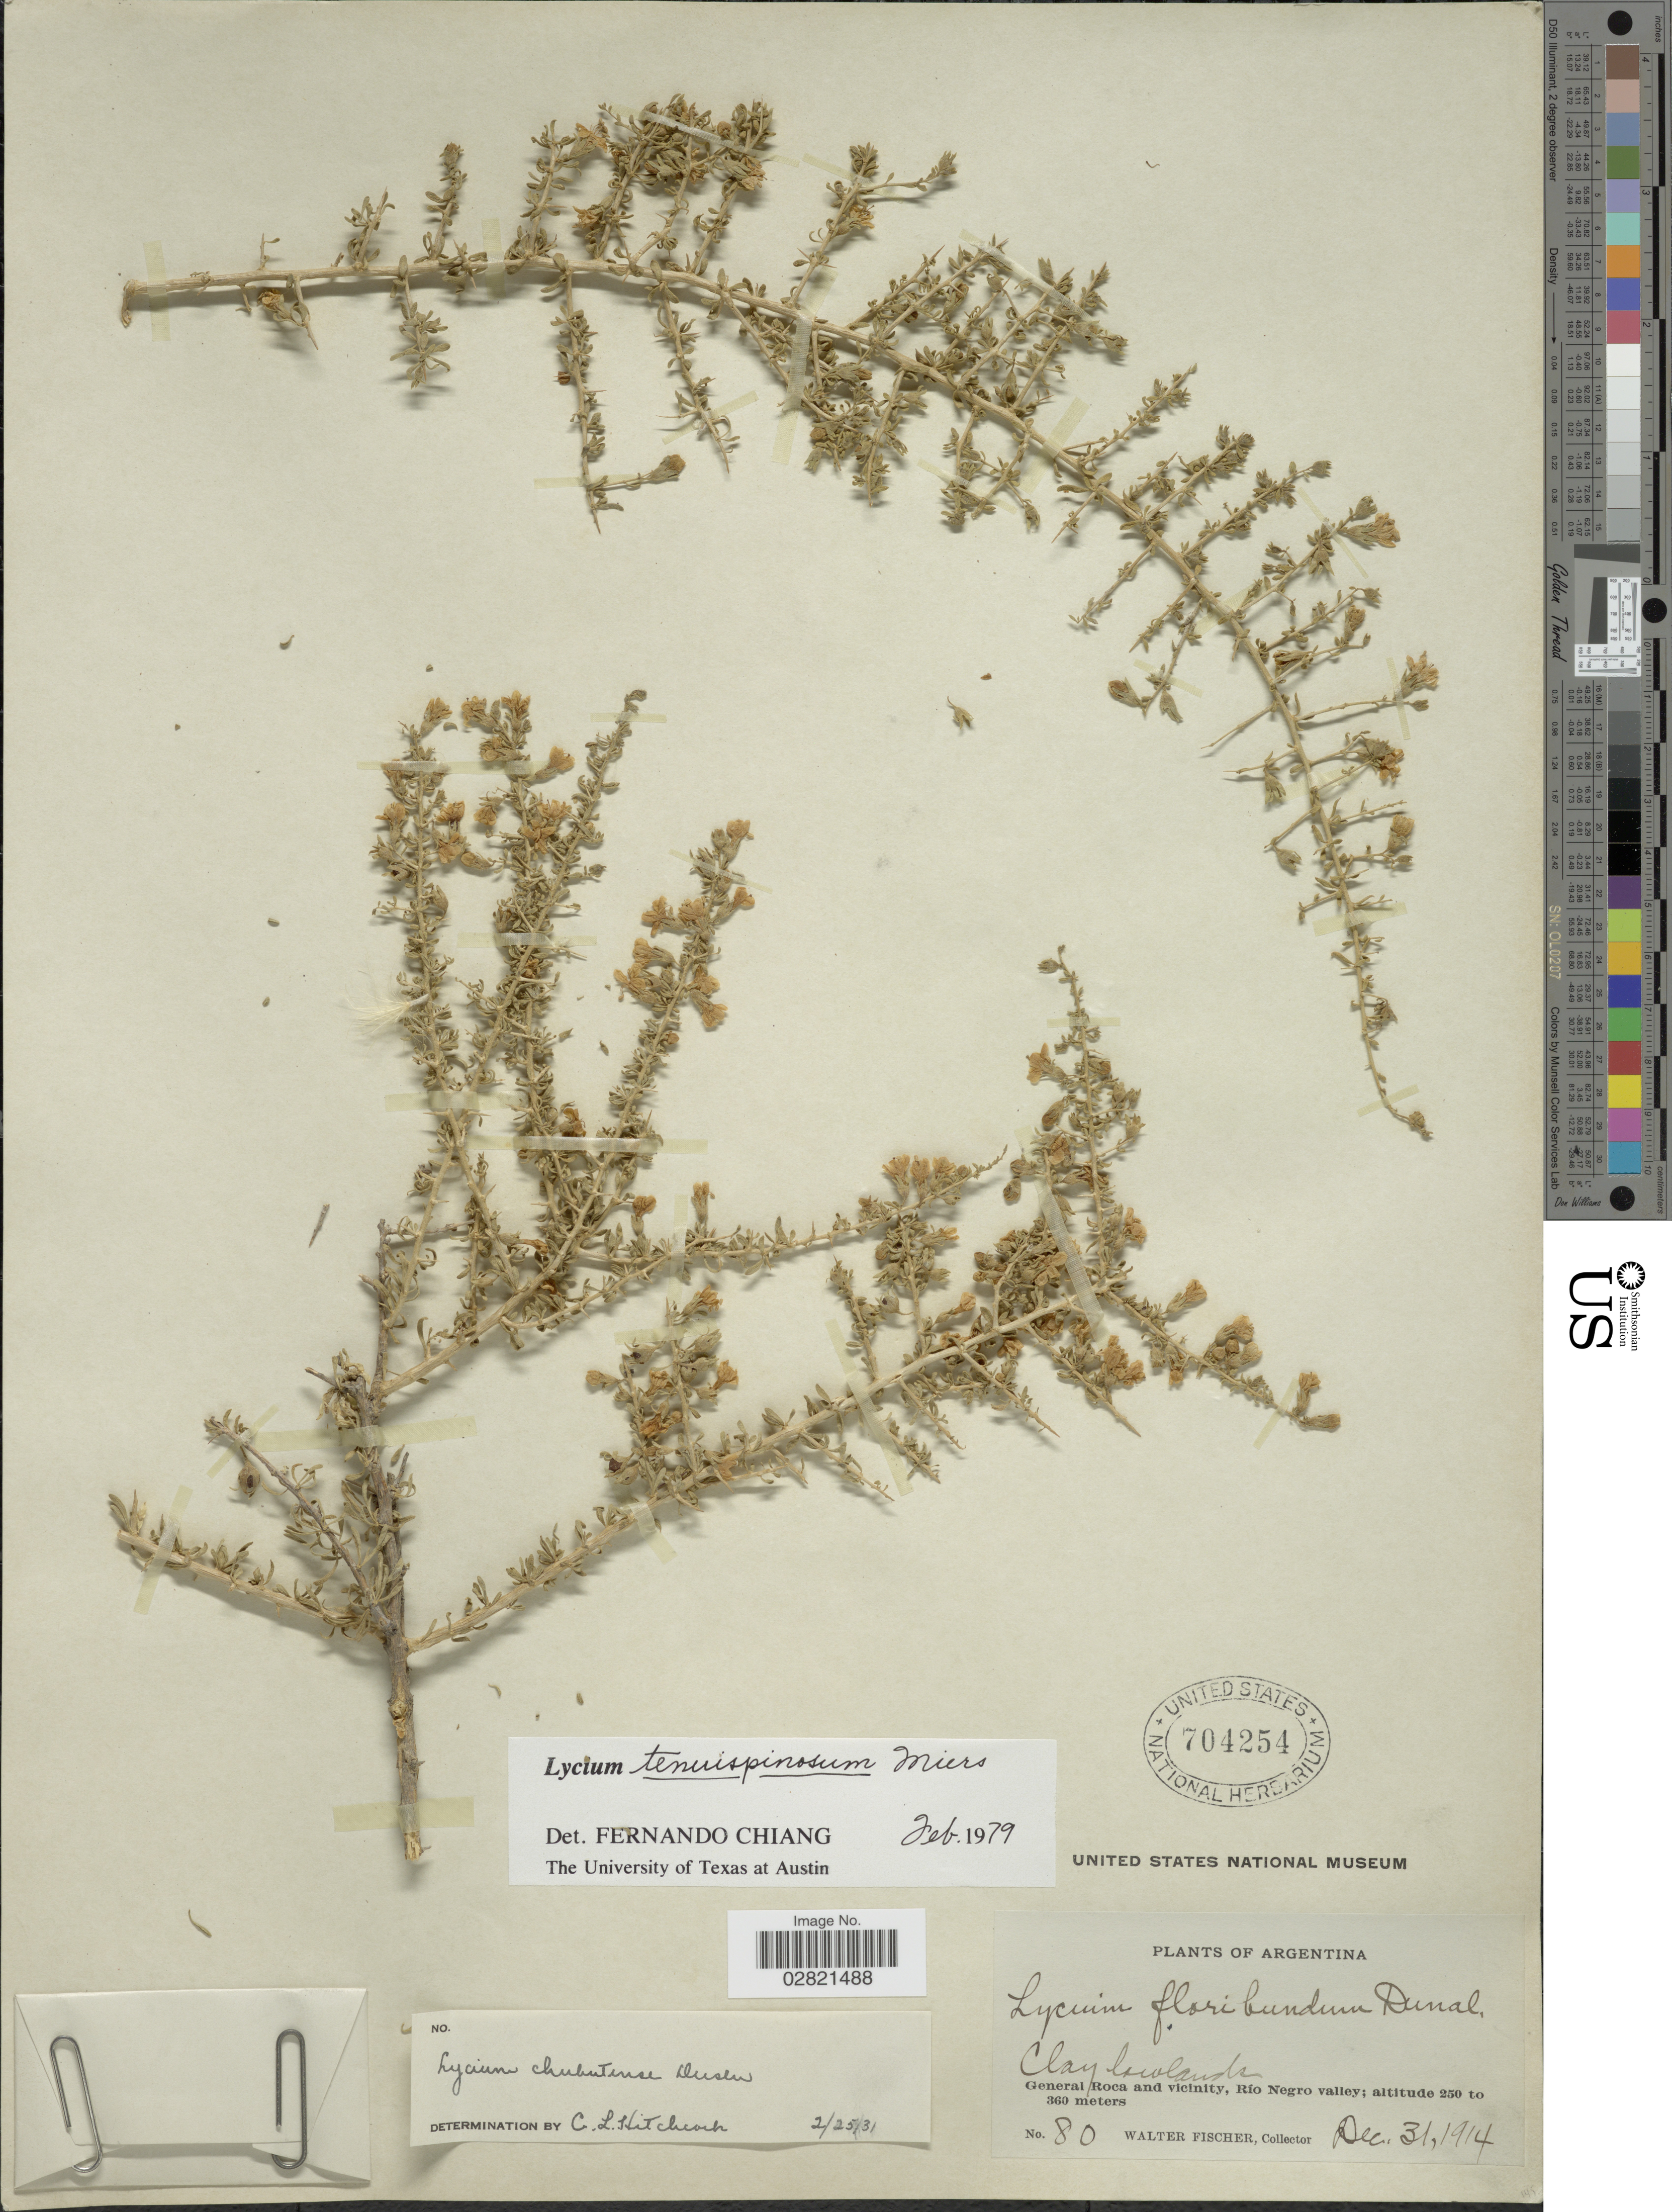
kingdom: Plantae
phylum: Tracheophyta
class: Magnoliopsida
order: Solanales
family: Solanaceae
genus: Lycium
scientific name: Lycium tenuispinosum var. tenuispinosum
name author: Miers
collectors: W. Fischer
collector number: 80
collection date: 1914-12-31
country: Argentina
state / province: Rio Negro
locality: General Roca and vicinity, Río Negro valley.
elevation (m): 250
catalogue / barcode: US 704254